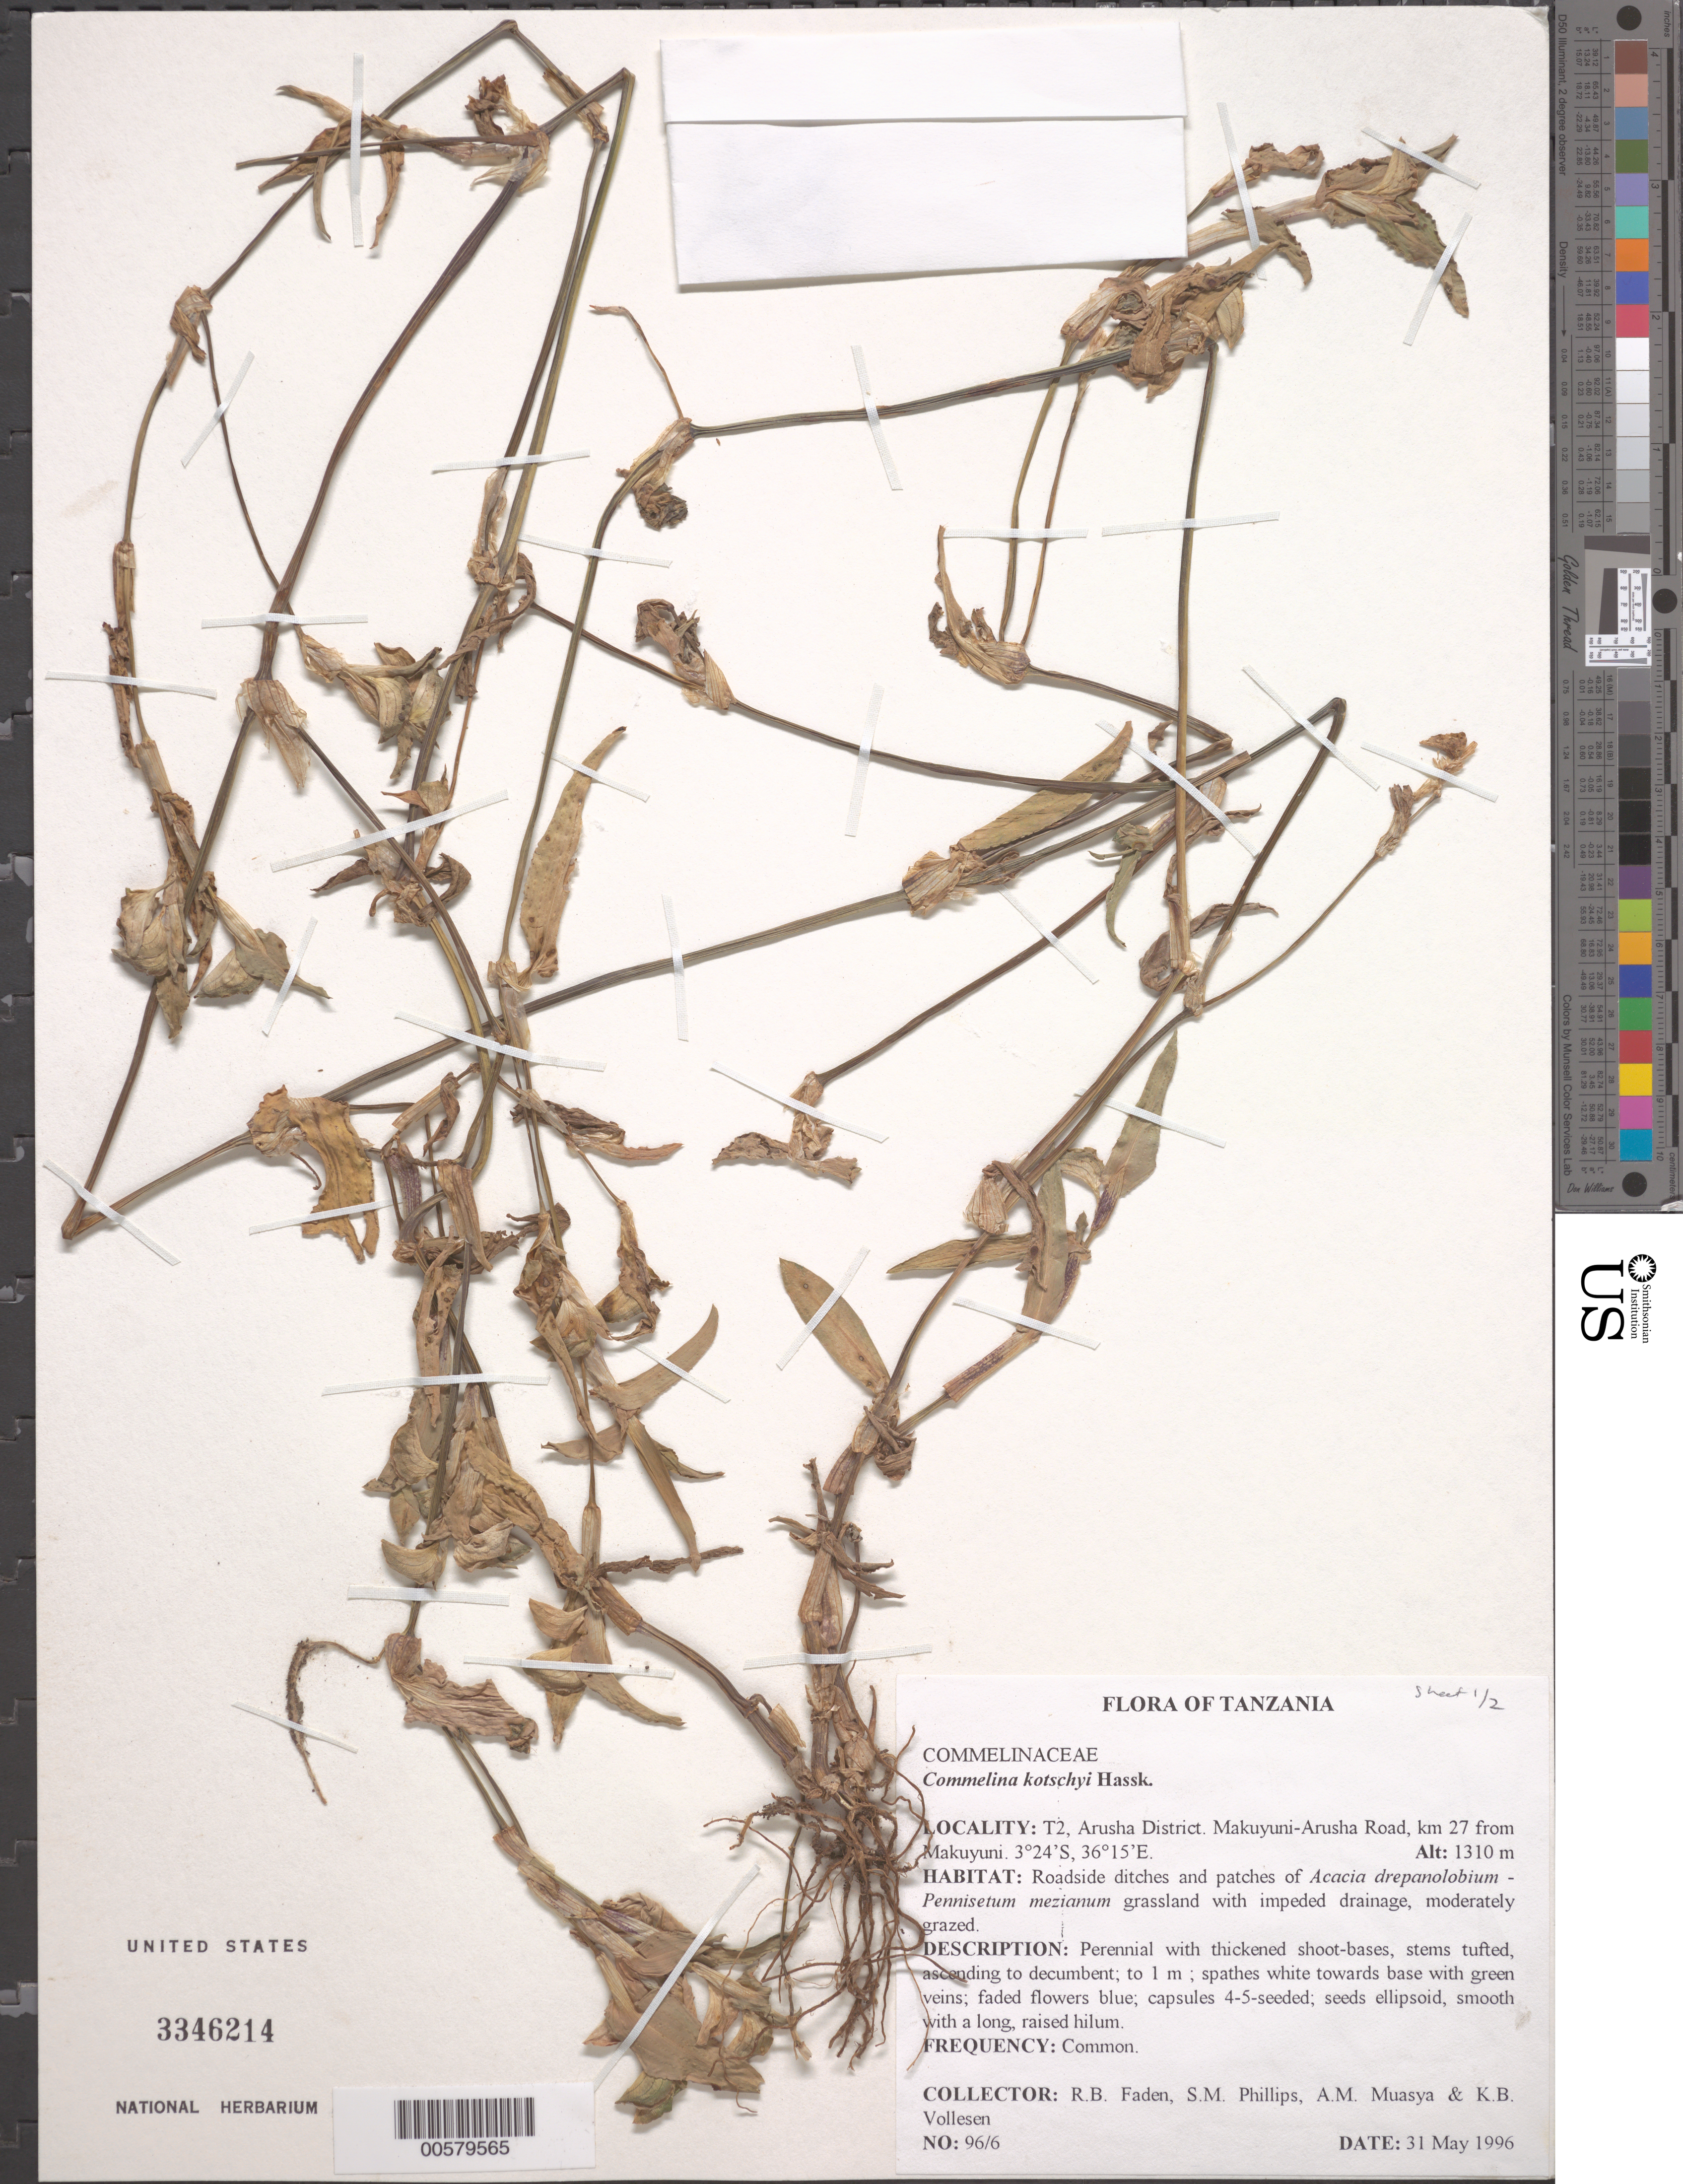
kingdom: Plantae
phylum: Tracheophyta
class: Liliopsida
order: Commelinales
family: Commelinaceae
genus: Commelina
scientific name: Commelina kotschyi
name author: Hassk.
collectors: R. B. Faden, S. M. Phillips, A. Muasya & K. Vollesen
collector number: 96/6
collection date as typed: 31 May 1996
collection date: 1996-05-31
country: Tanzania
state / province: Arusha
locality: Makuyuni - arusha road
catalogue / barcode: US 3346214